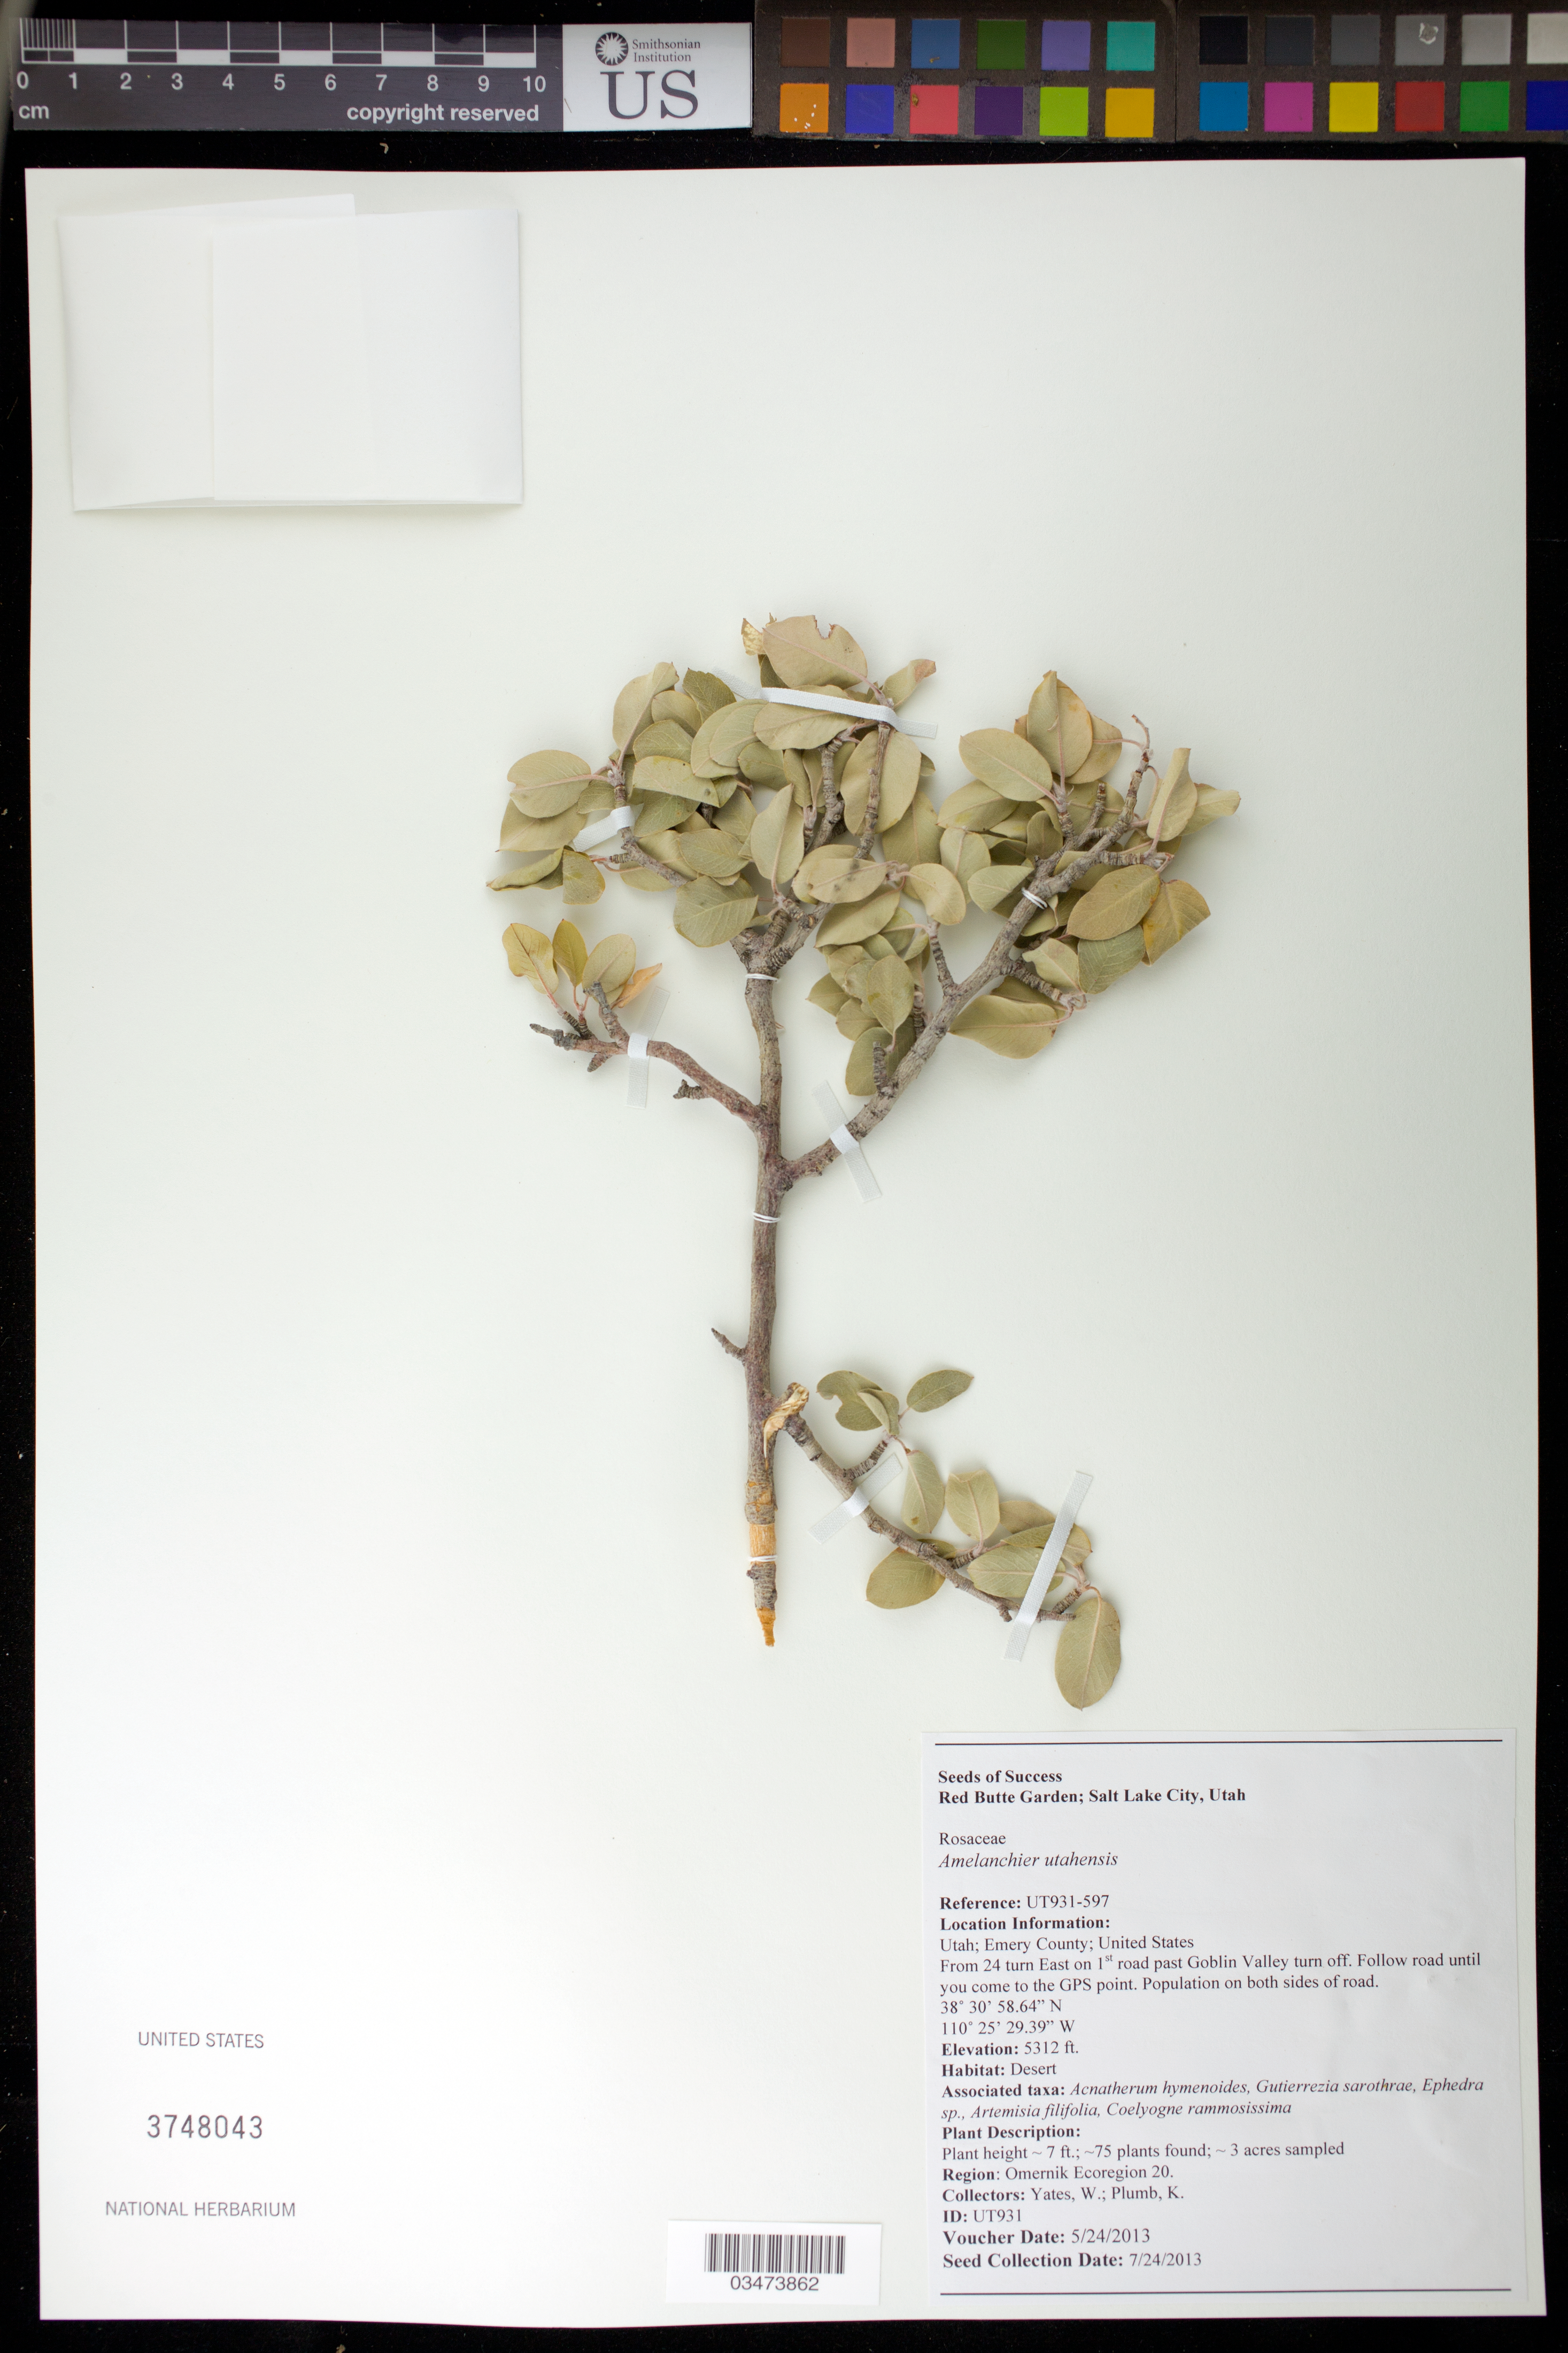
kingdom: Plantae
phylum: Tracheophyta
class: Magnoliopsida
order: Rosales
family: Rosaceae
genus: Amelanchier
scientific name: Amelanchier utahensis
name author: Koehne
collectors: W. Yates & K. Plumb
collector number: UT931-597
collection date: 2013-05-24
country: United States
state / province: Utah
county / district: Emery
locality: From 24 turn East on 1-st road past Goblin Valley turn off.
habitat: Desert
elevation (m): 1619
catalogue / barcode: US 3748043